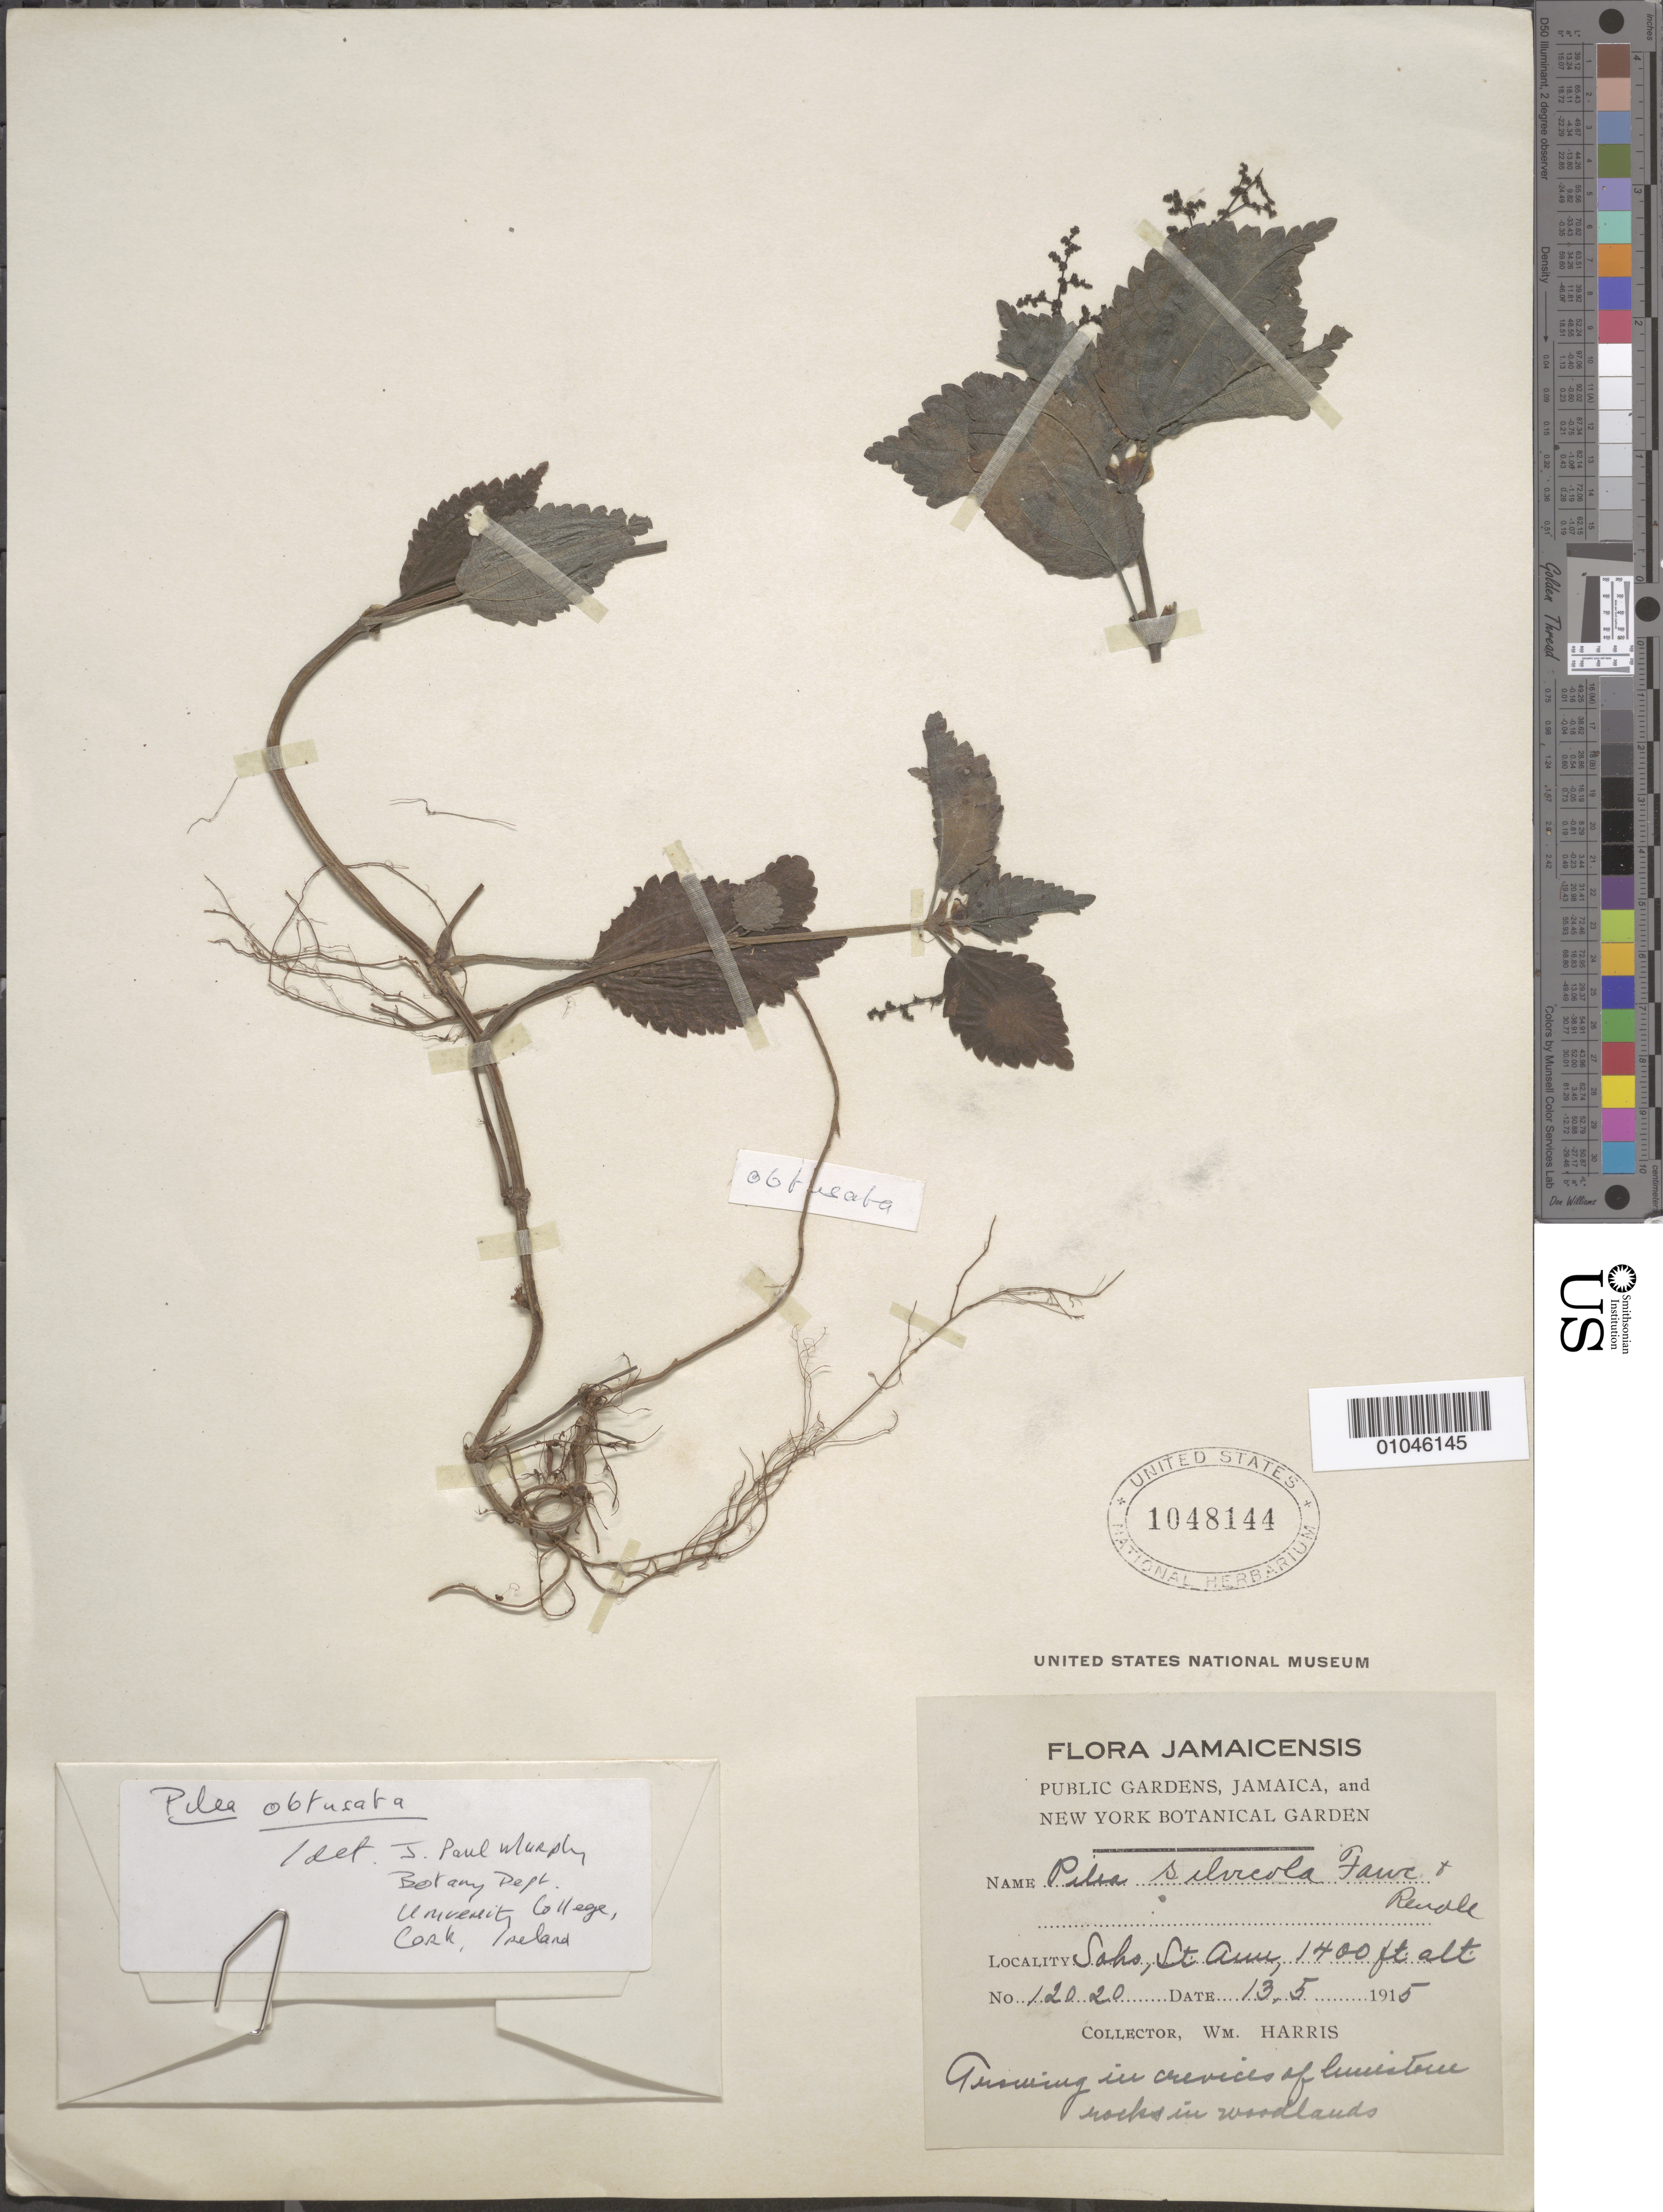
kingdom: Plantae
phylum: Tracheophyta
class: Magnoliopsida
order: Rosales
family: Urticaceae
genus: Pilea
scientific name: Pilea obtusata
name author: Liebm.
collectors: W. Harris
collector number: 12020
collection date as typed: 13 May 1915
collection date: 1915-05-13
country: Jamaica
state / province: Saint Ann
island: Jamaica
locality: Sahs, St. Ann. Growing in crevices of limestone rocks in woodlands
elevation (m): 427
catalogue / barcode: US 1048144